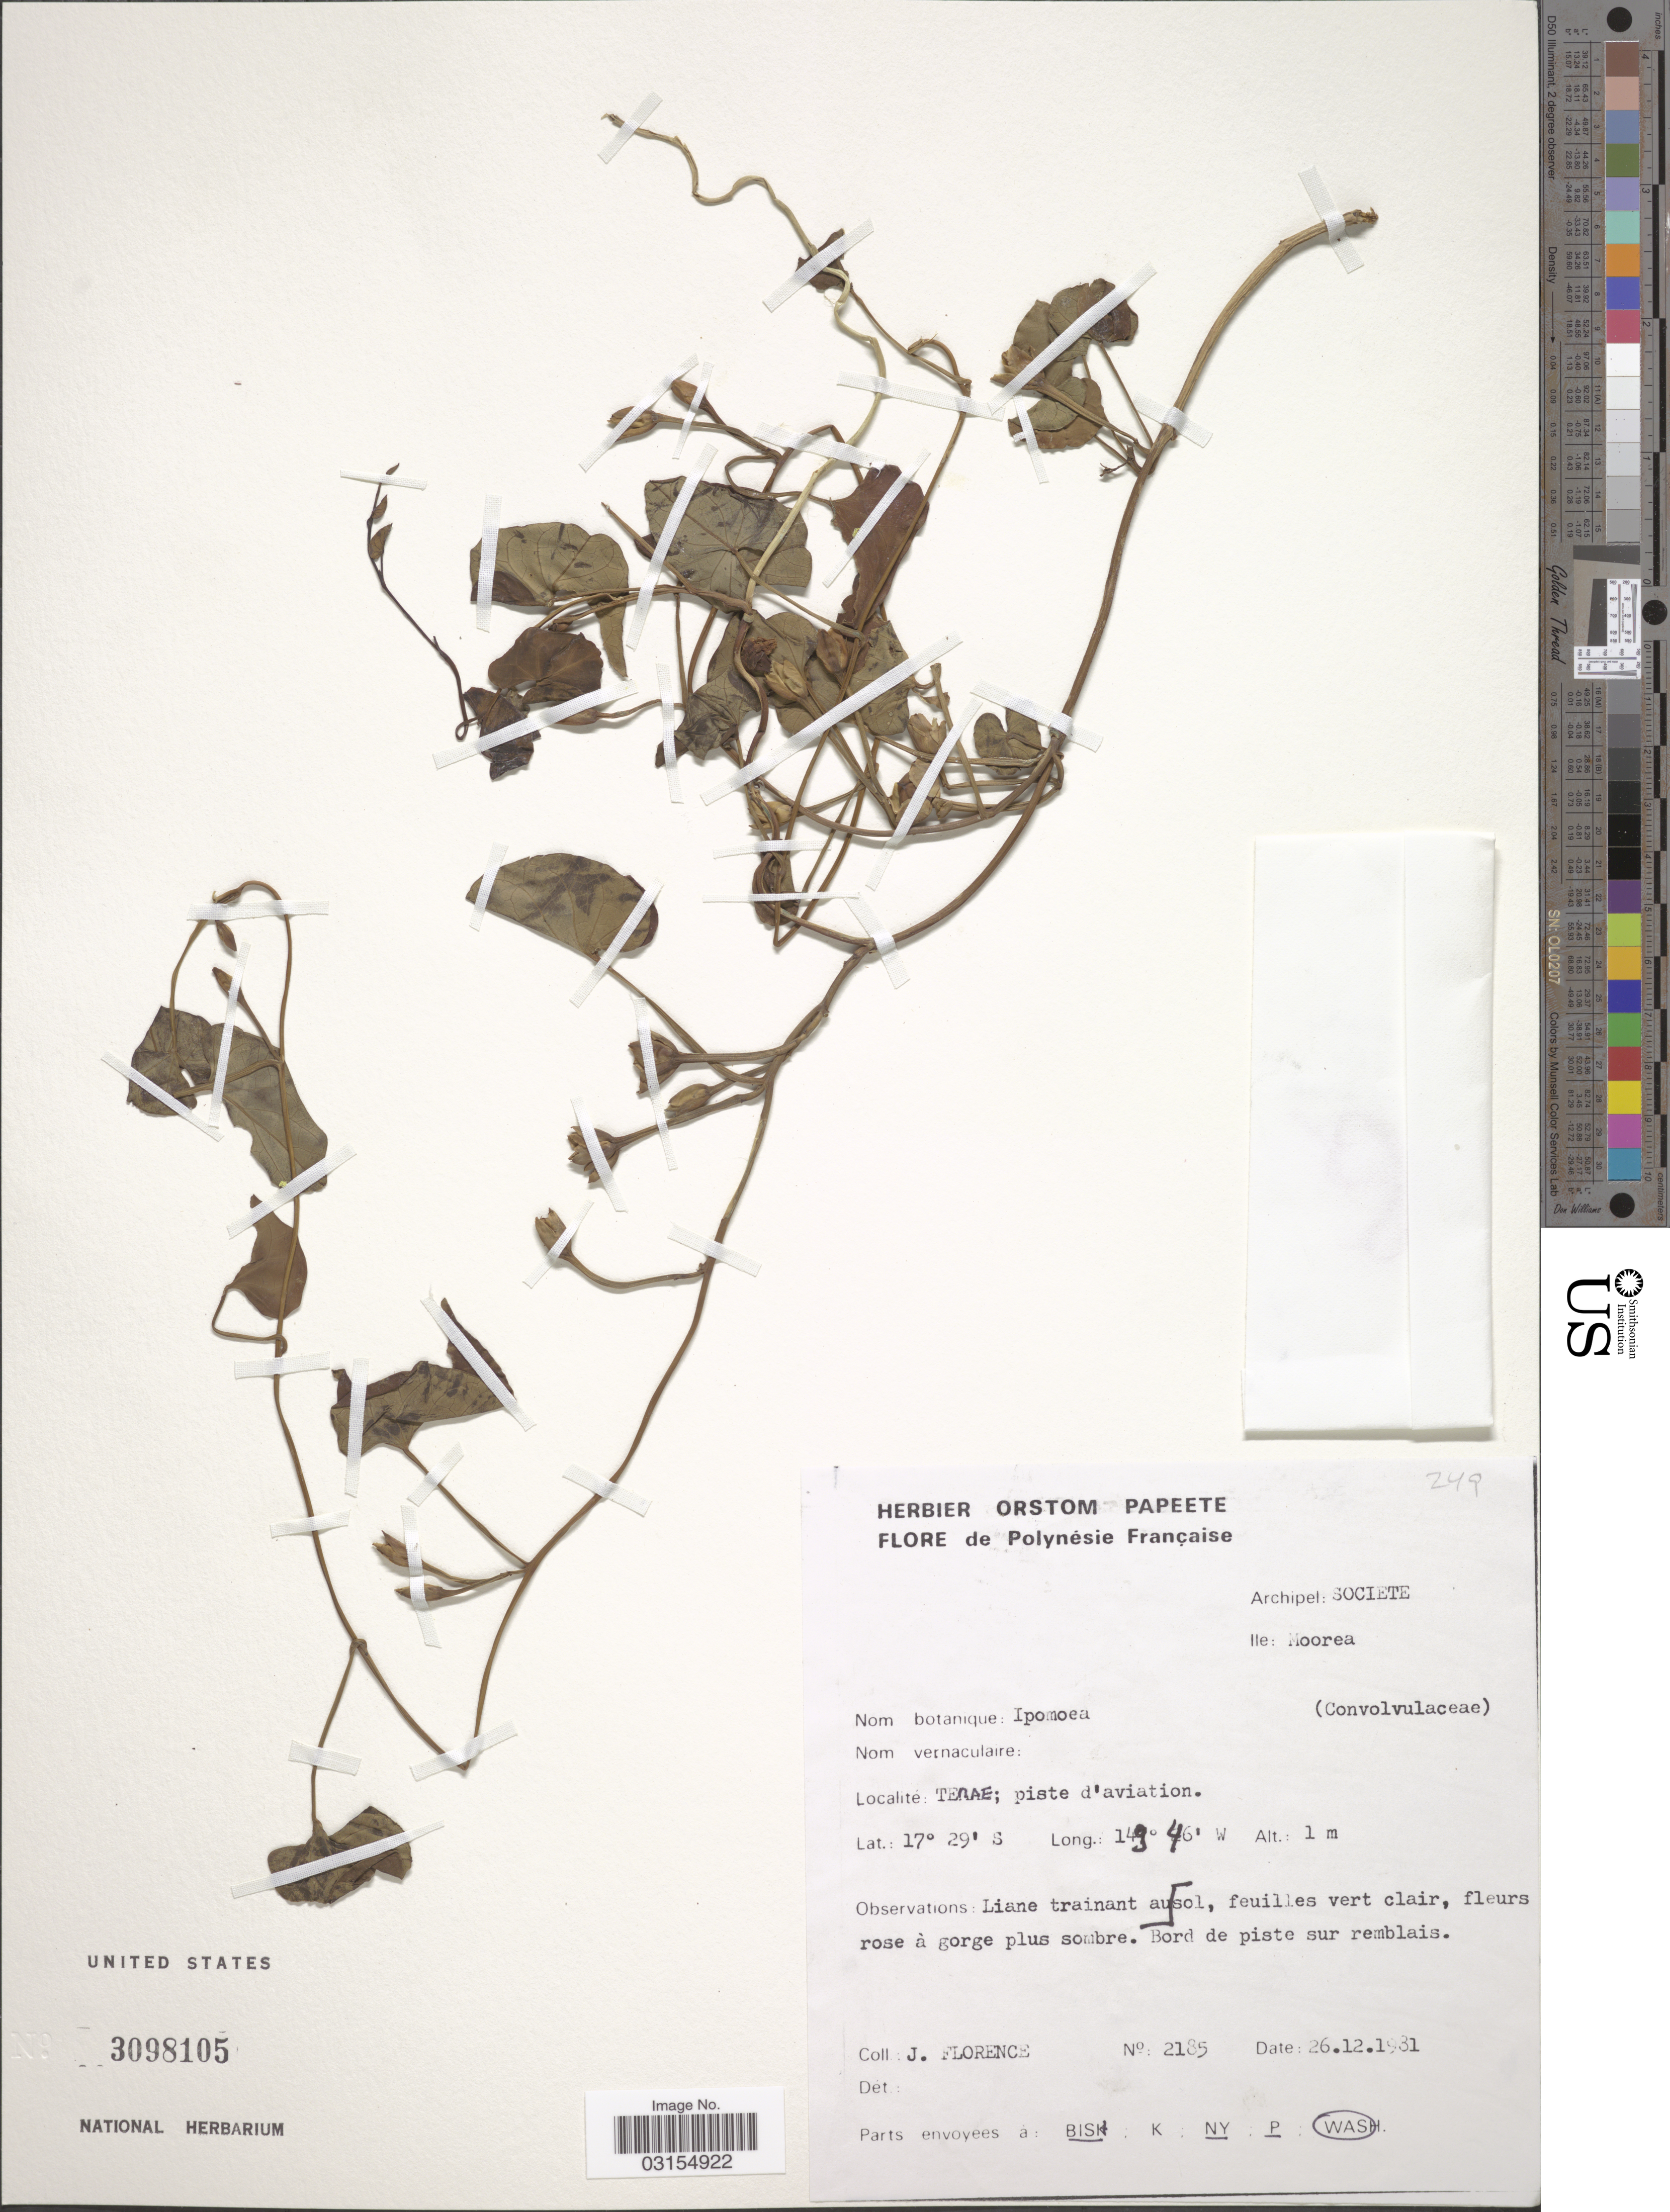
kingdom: Plantae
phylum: Tracheophyta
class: Magnoliopsida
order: Solanales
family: Convolvulaceae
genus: Ipomoea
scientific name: Ipomoea sp.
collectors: J. Florence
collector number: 2185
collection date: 1981-12-26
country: French Polynesia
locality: Polynésie Française. Archipel: Societe, Ile: Moorea. Terae; piste d'aviation.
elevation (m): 1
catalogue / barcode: US 3098105